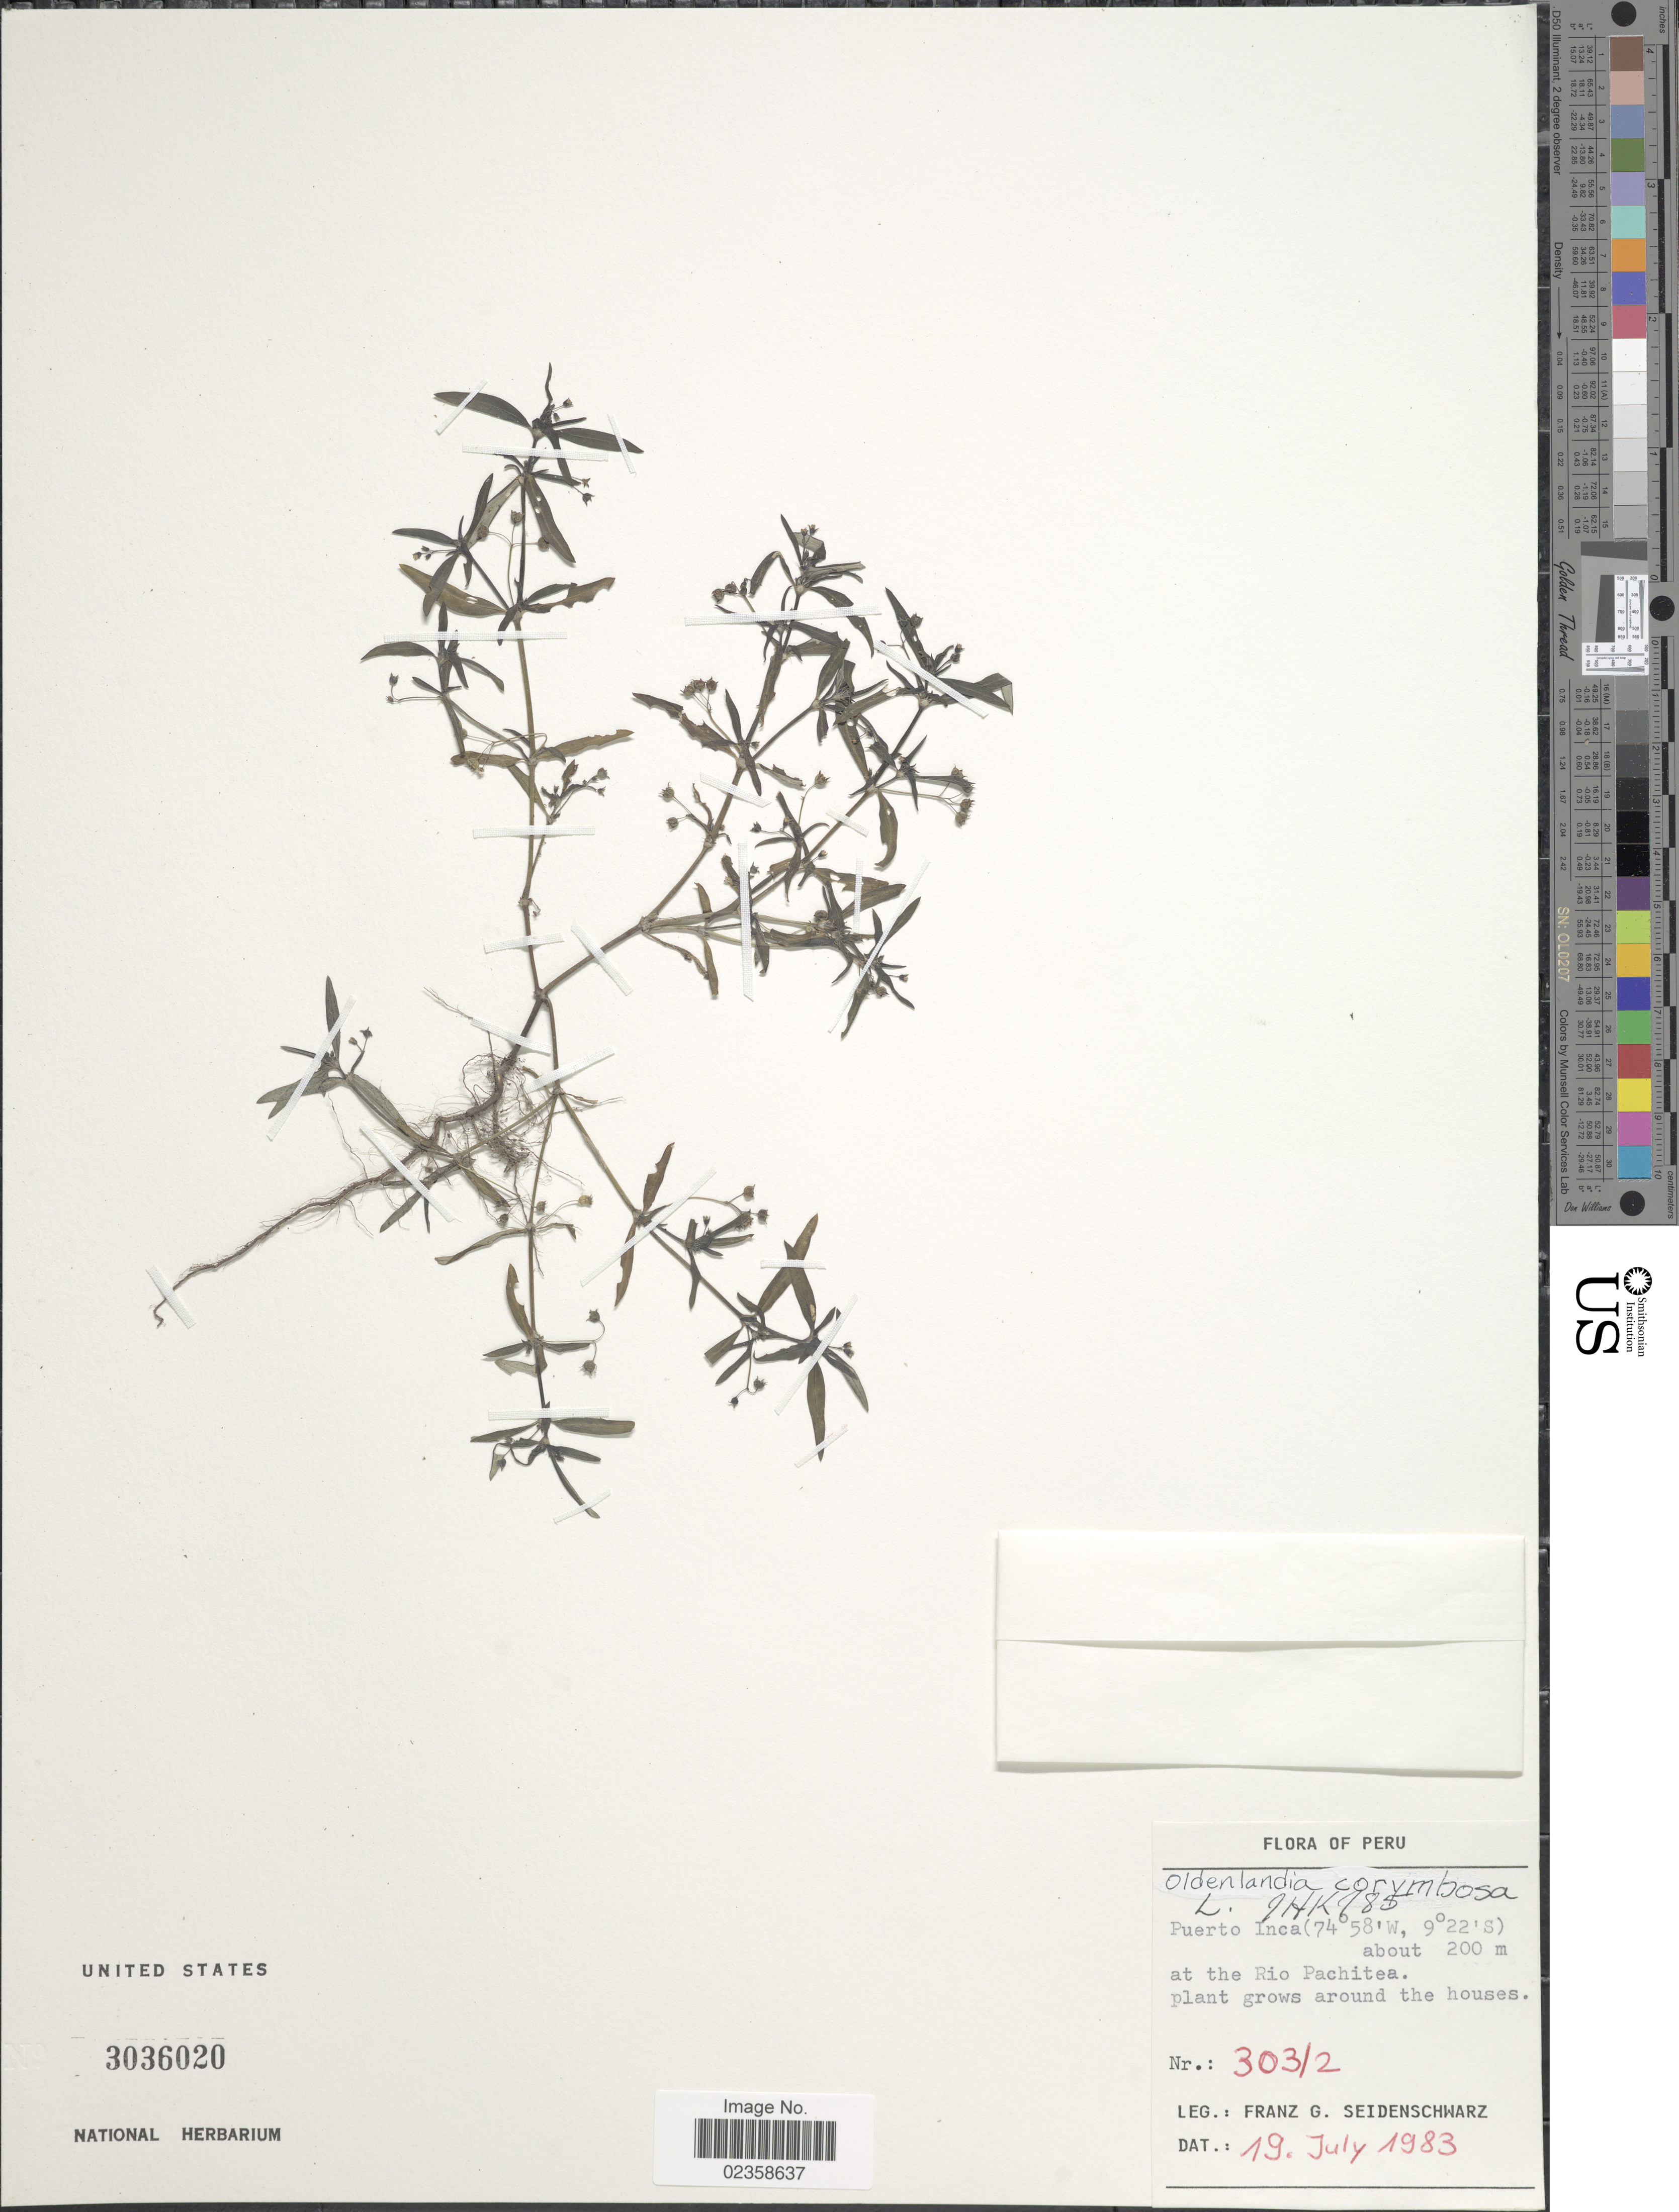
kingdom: Plantae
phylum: Tracheophyta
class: Magnoliopsida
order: Gentianales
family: Rubiaceae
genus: Oldenlandia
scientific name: Oldenlandia corymbosa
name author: L.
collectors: F. Seidenschwarz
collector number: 30312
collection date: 1983-07-19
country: Peru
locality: Puerto Inca, at the Rio Pachitea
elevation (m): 200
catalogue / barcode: US 3036020